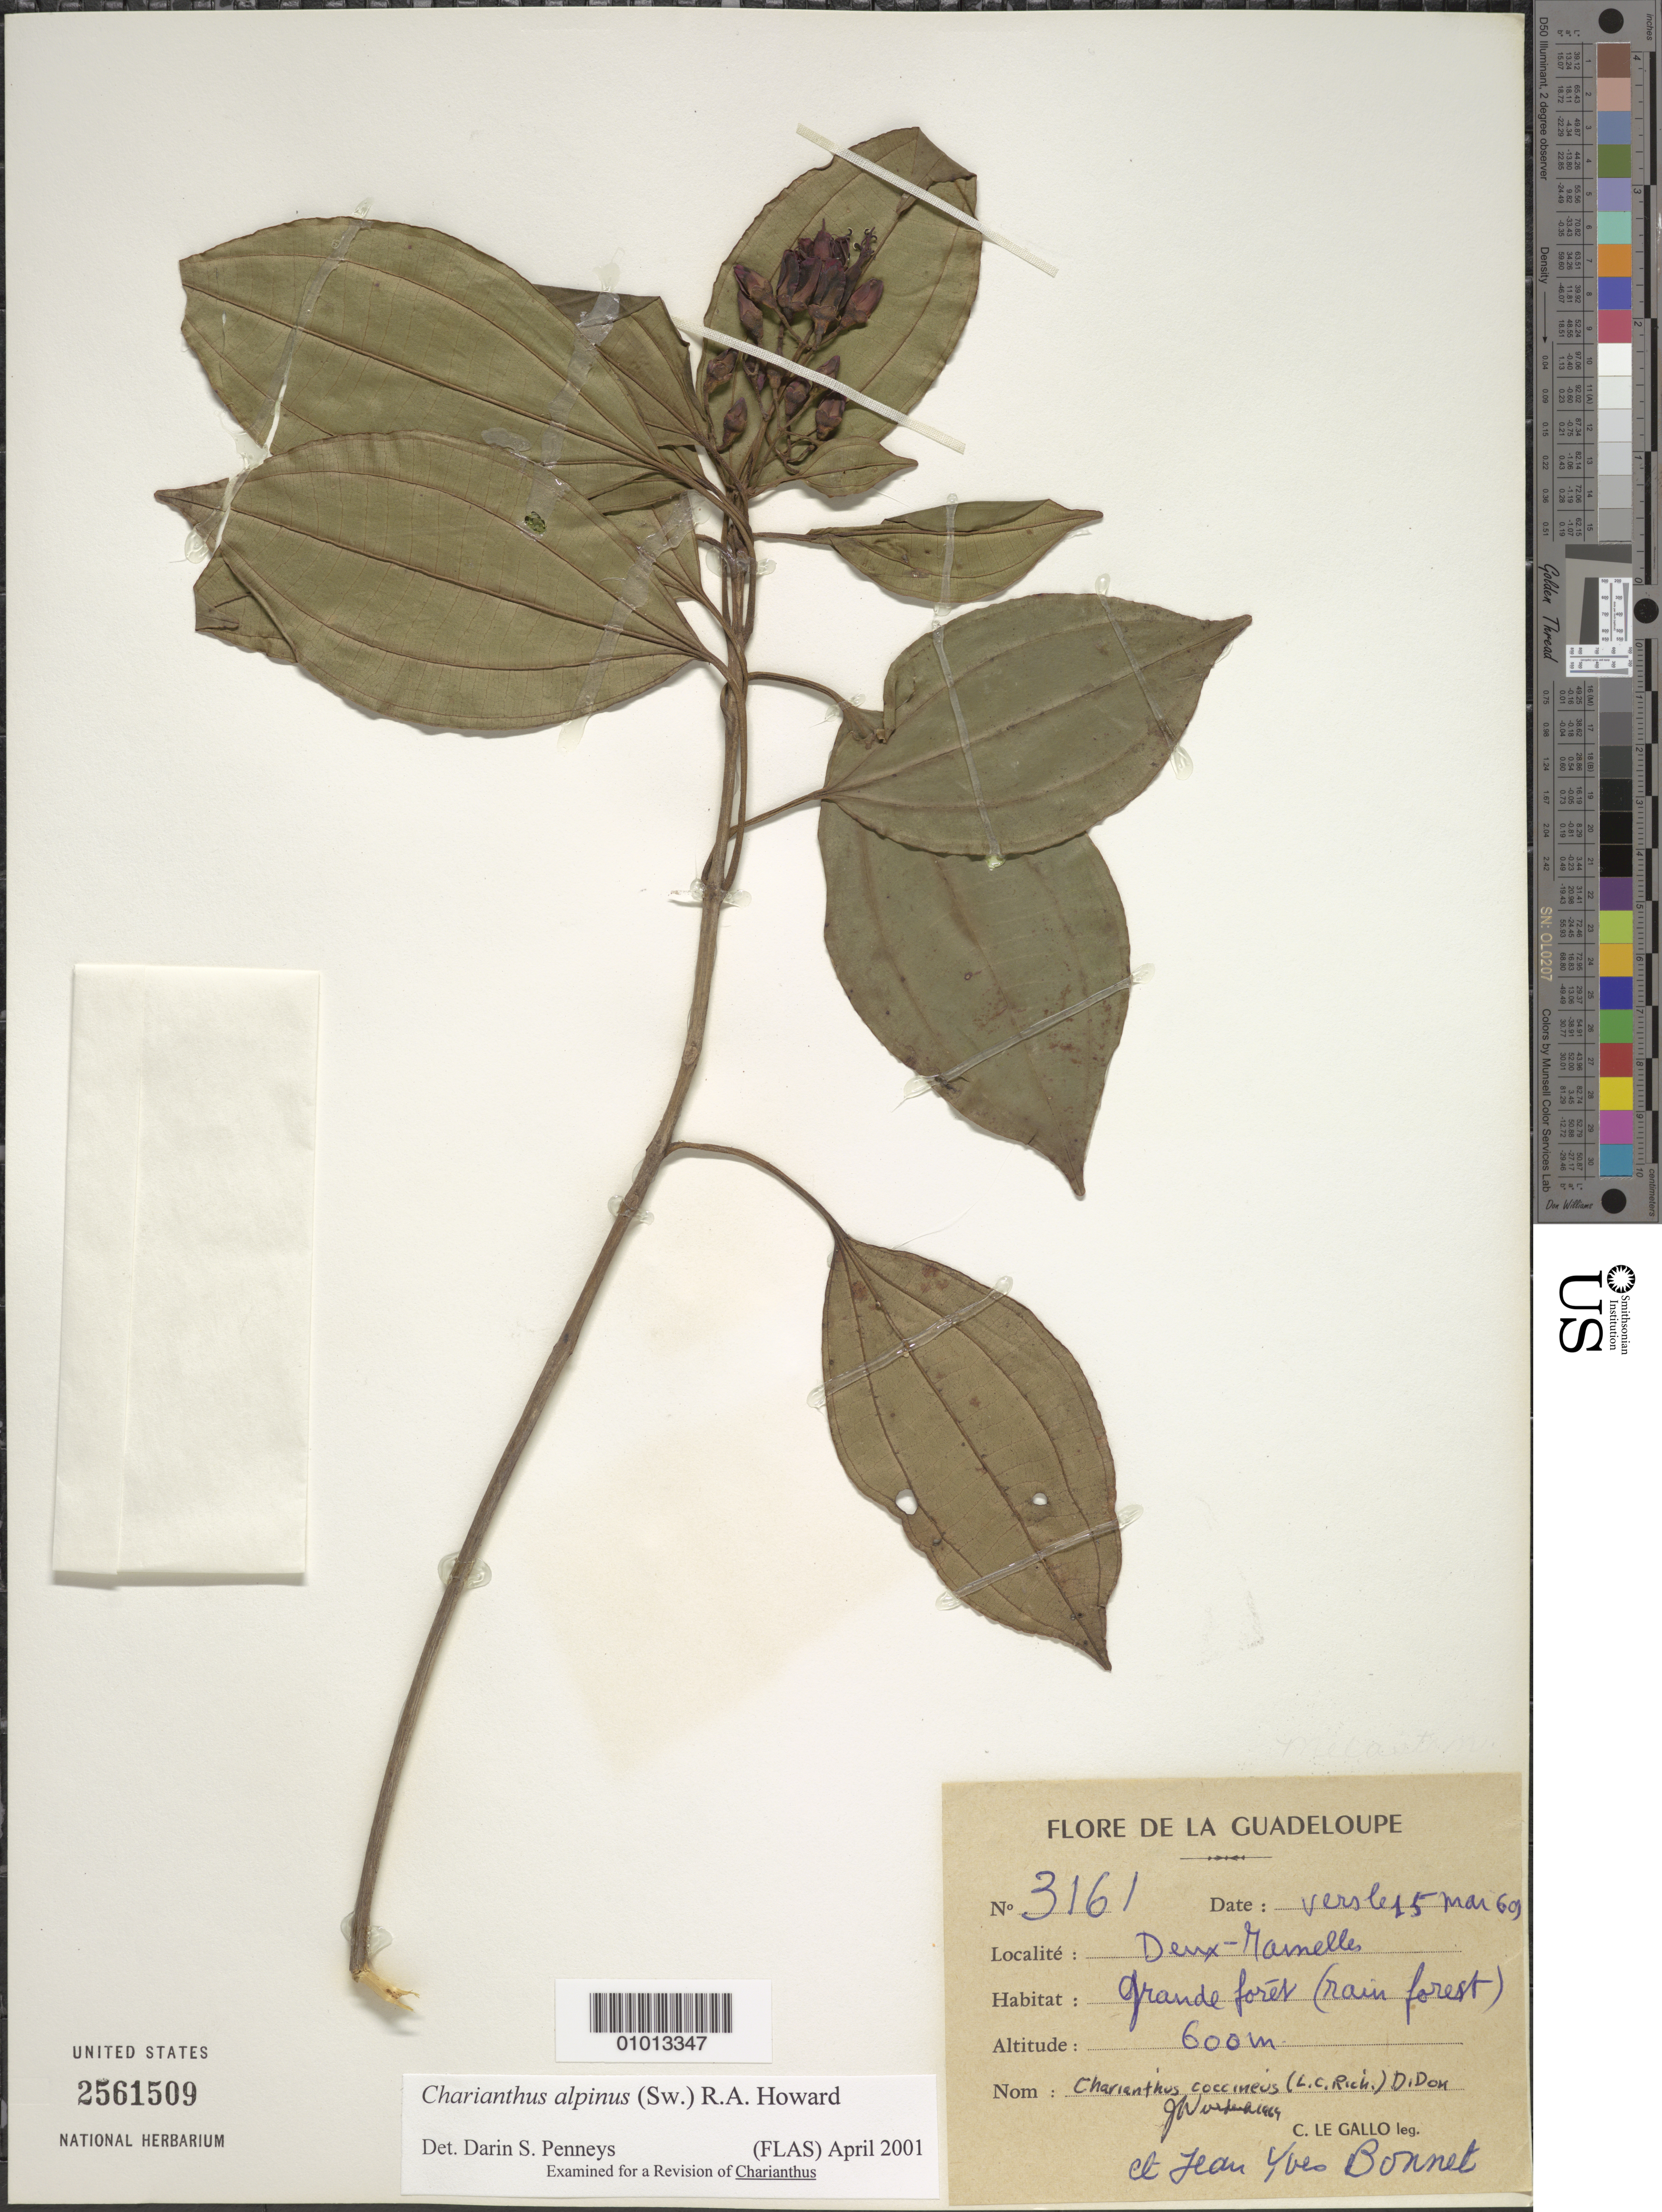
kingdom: Plantae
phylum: Tracheophyta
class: Magnoliopsida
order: Myrtales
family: Melastomataceae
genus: Charianthus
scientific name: Charianthus alpinus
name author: (Sw.) R.A. Howard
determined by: Penneys, D. S.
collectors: C. Le Gallo & J. Bonnet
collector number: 3161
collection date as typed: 15 Mar 1969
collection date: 1969-03-15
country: Guadeloupe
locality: Deux-Mamelles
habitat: Rain forest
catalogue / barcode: US 2561509